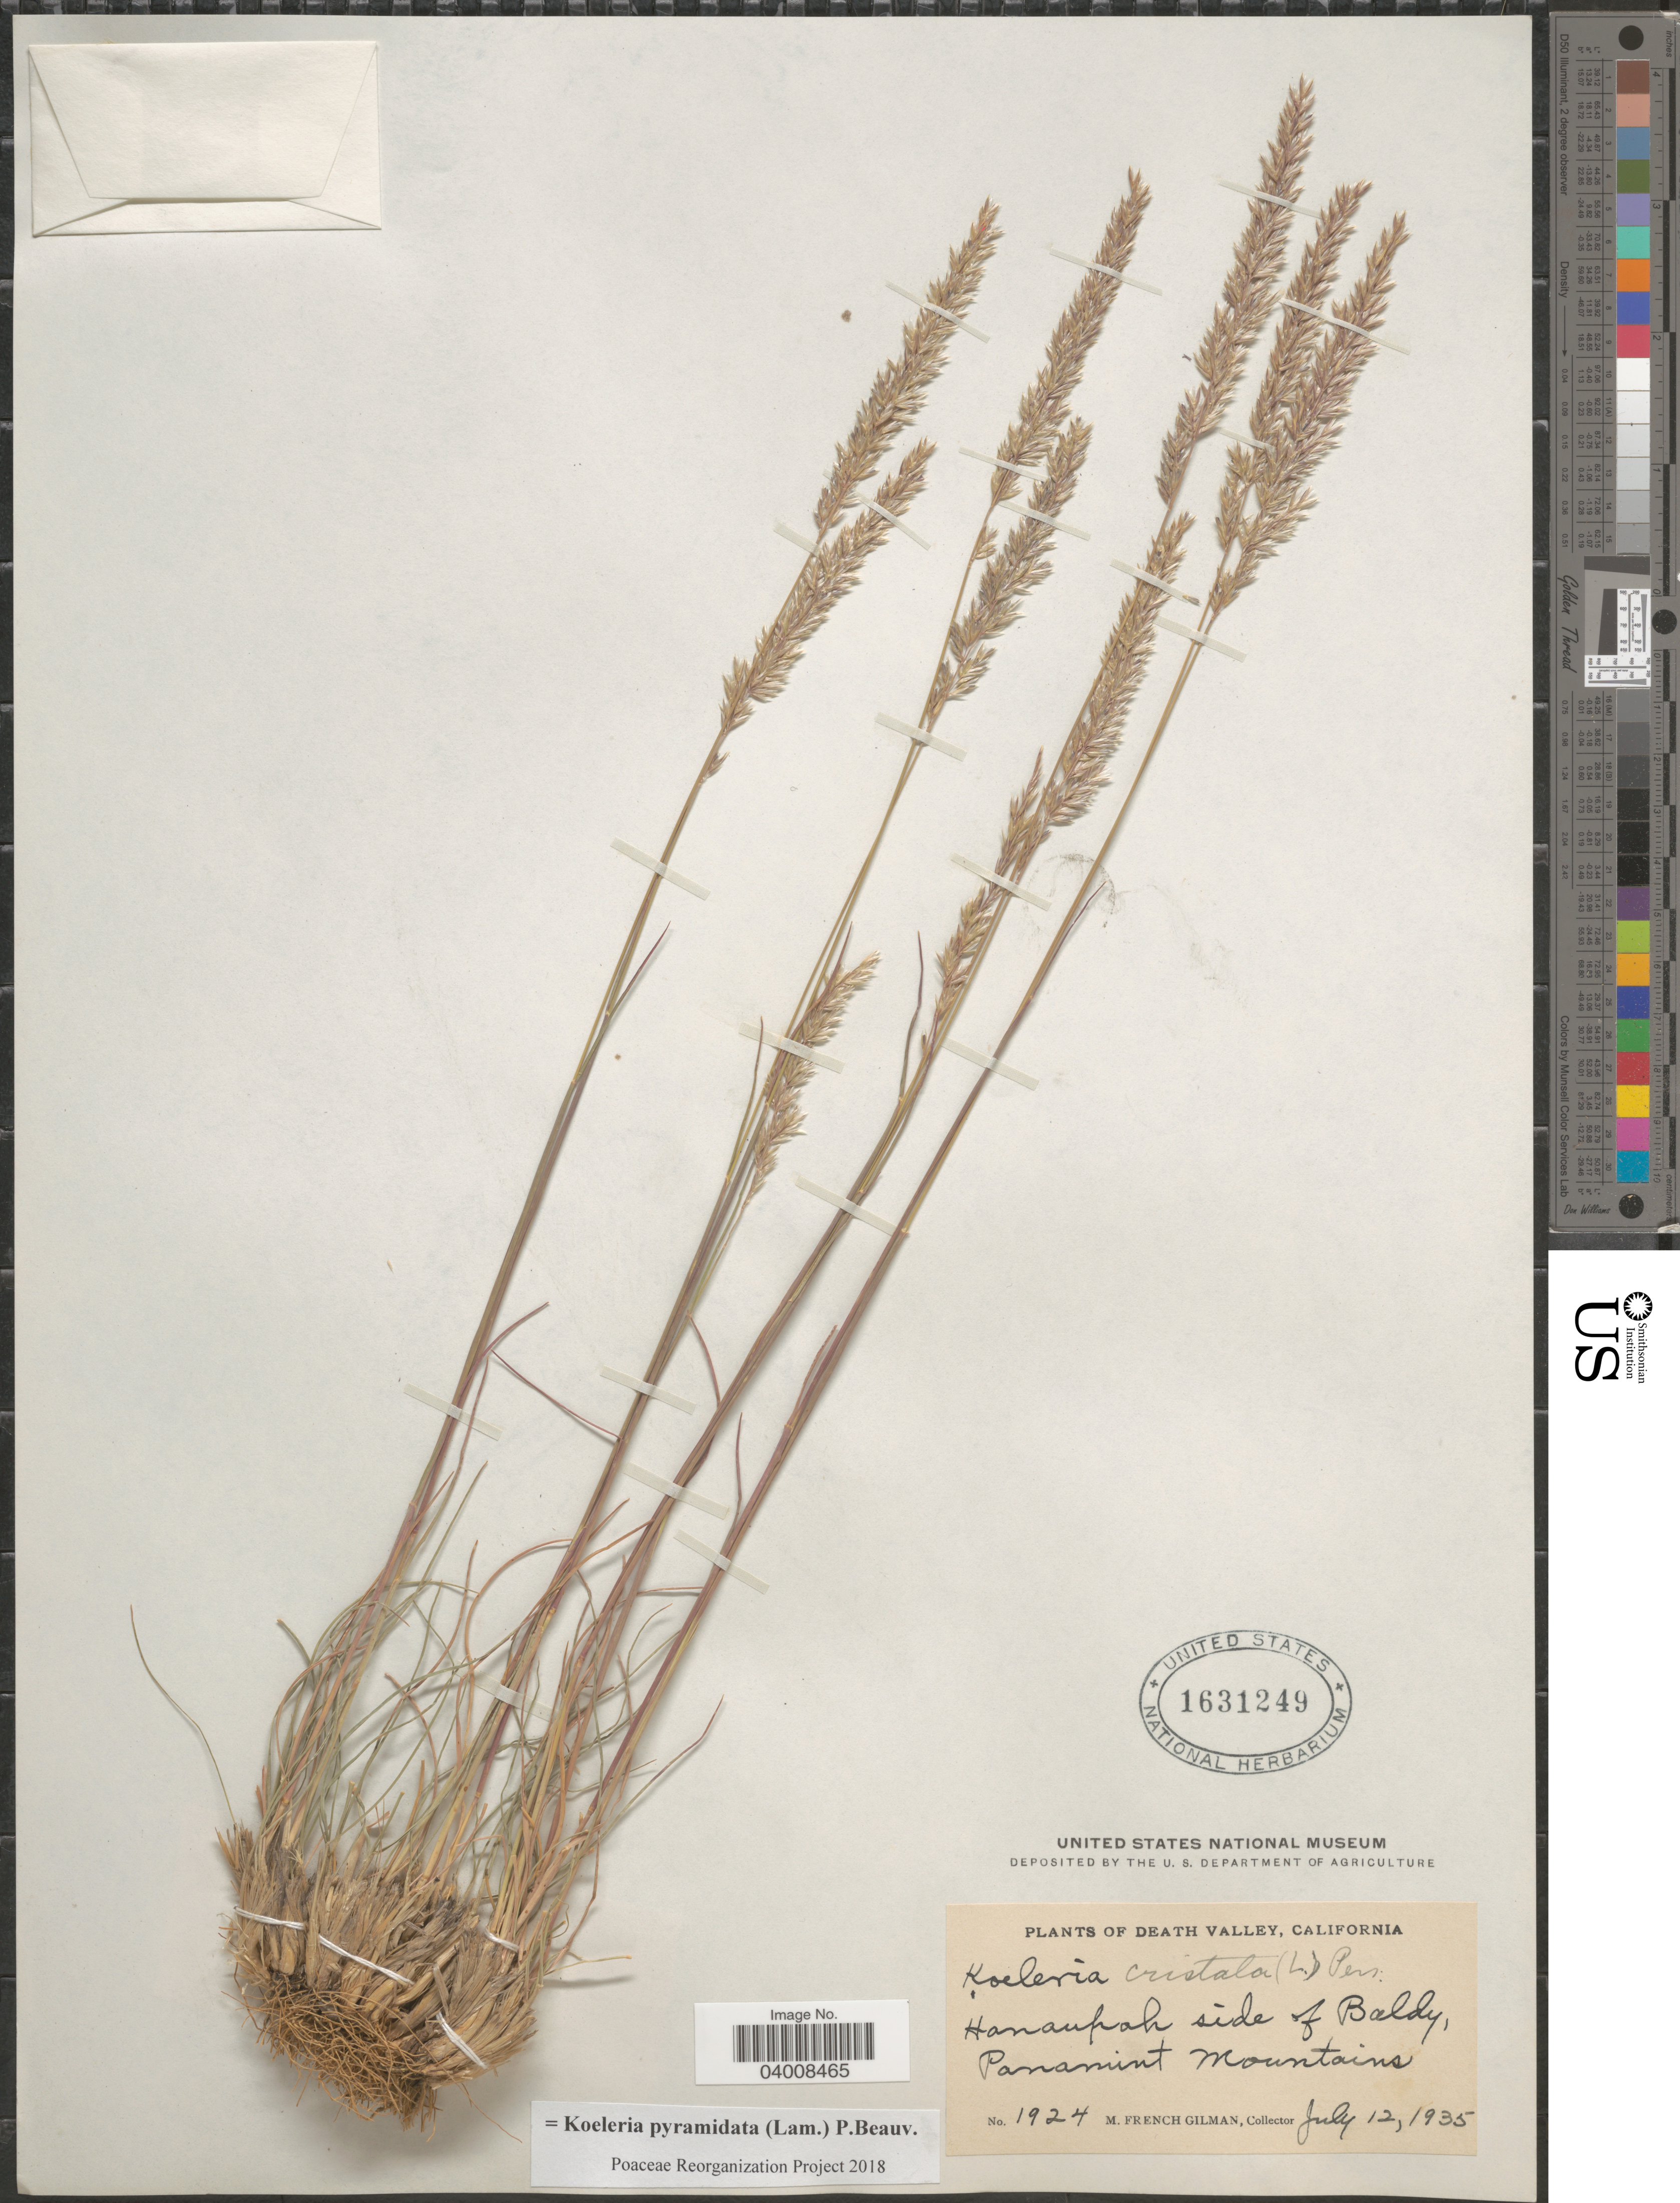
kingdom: Plantae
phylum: Tracheophyta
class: Liliopsida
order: Poales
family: Poaceae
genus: Koeleria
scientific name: Koeleria pyramidata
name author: (Lam.) P. Beauv.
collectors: M. F. Gilman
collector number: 1924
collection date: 1935-07-12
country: United States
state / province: California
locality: Death Valley. Hanaupah side of Baldy, Panamint Mountains.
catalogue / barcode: US 1631249